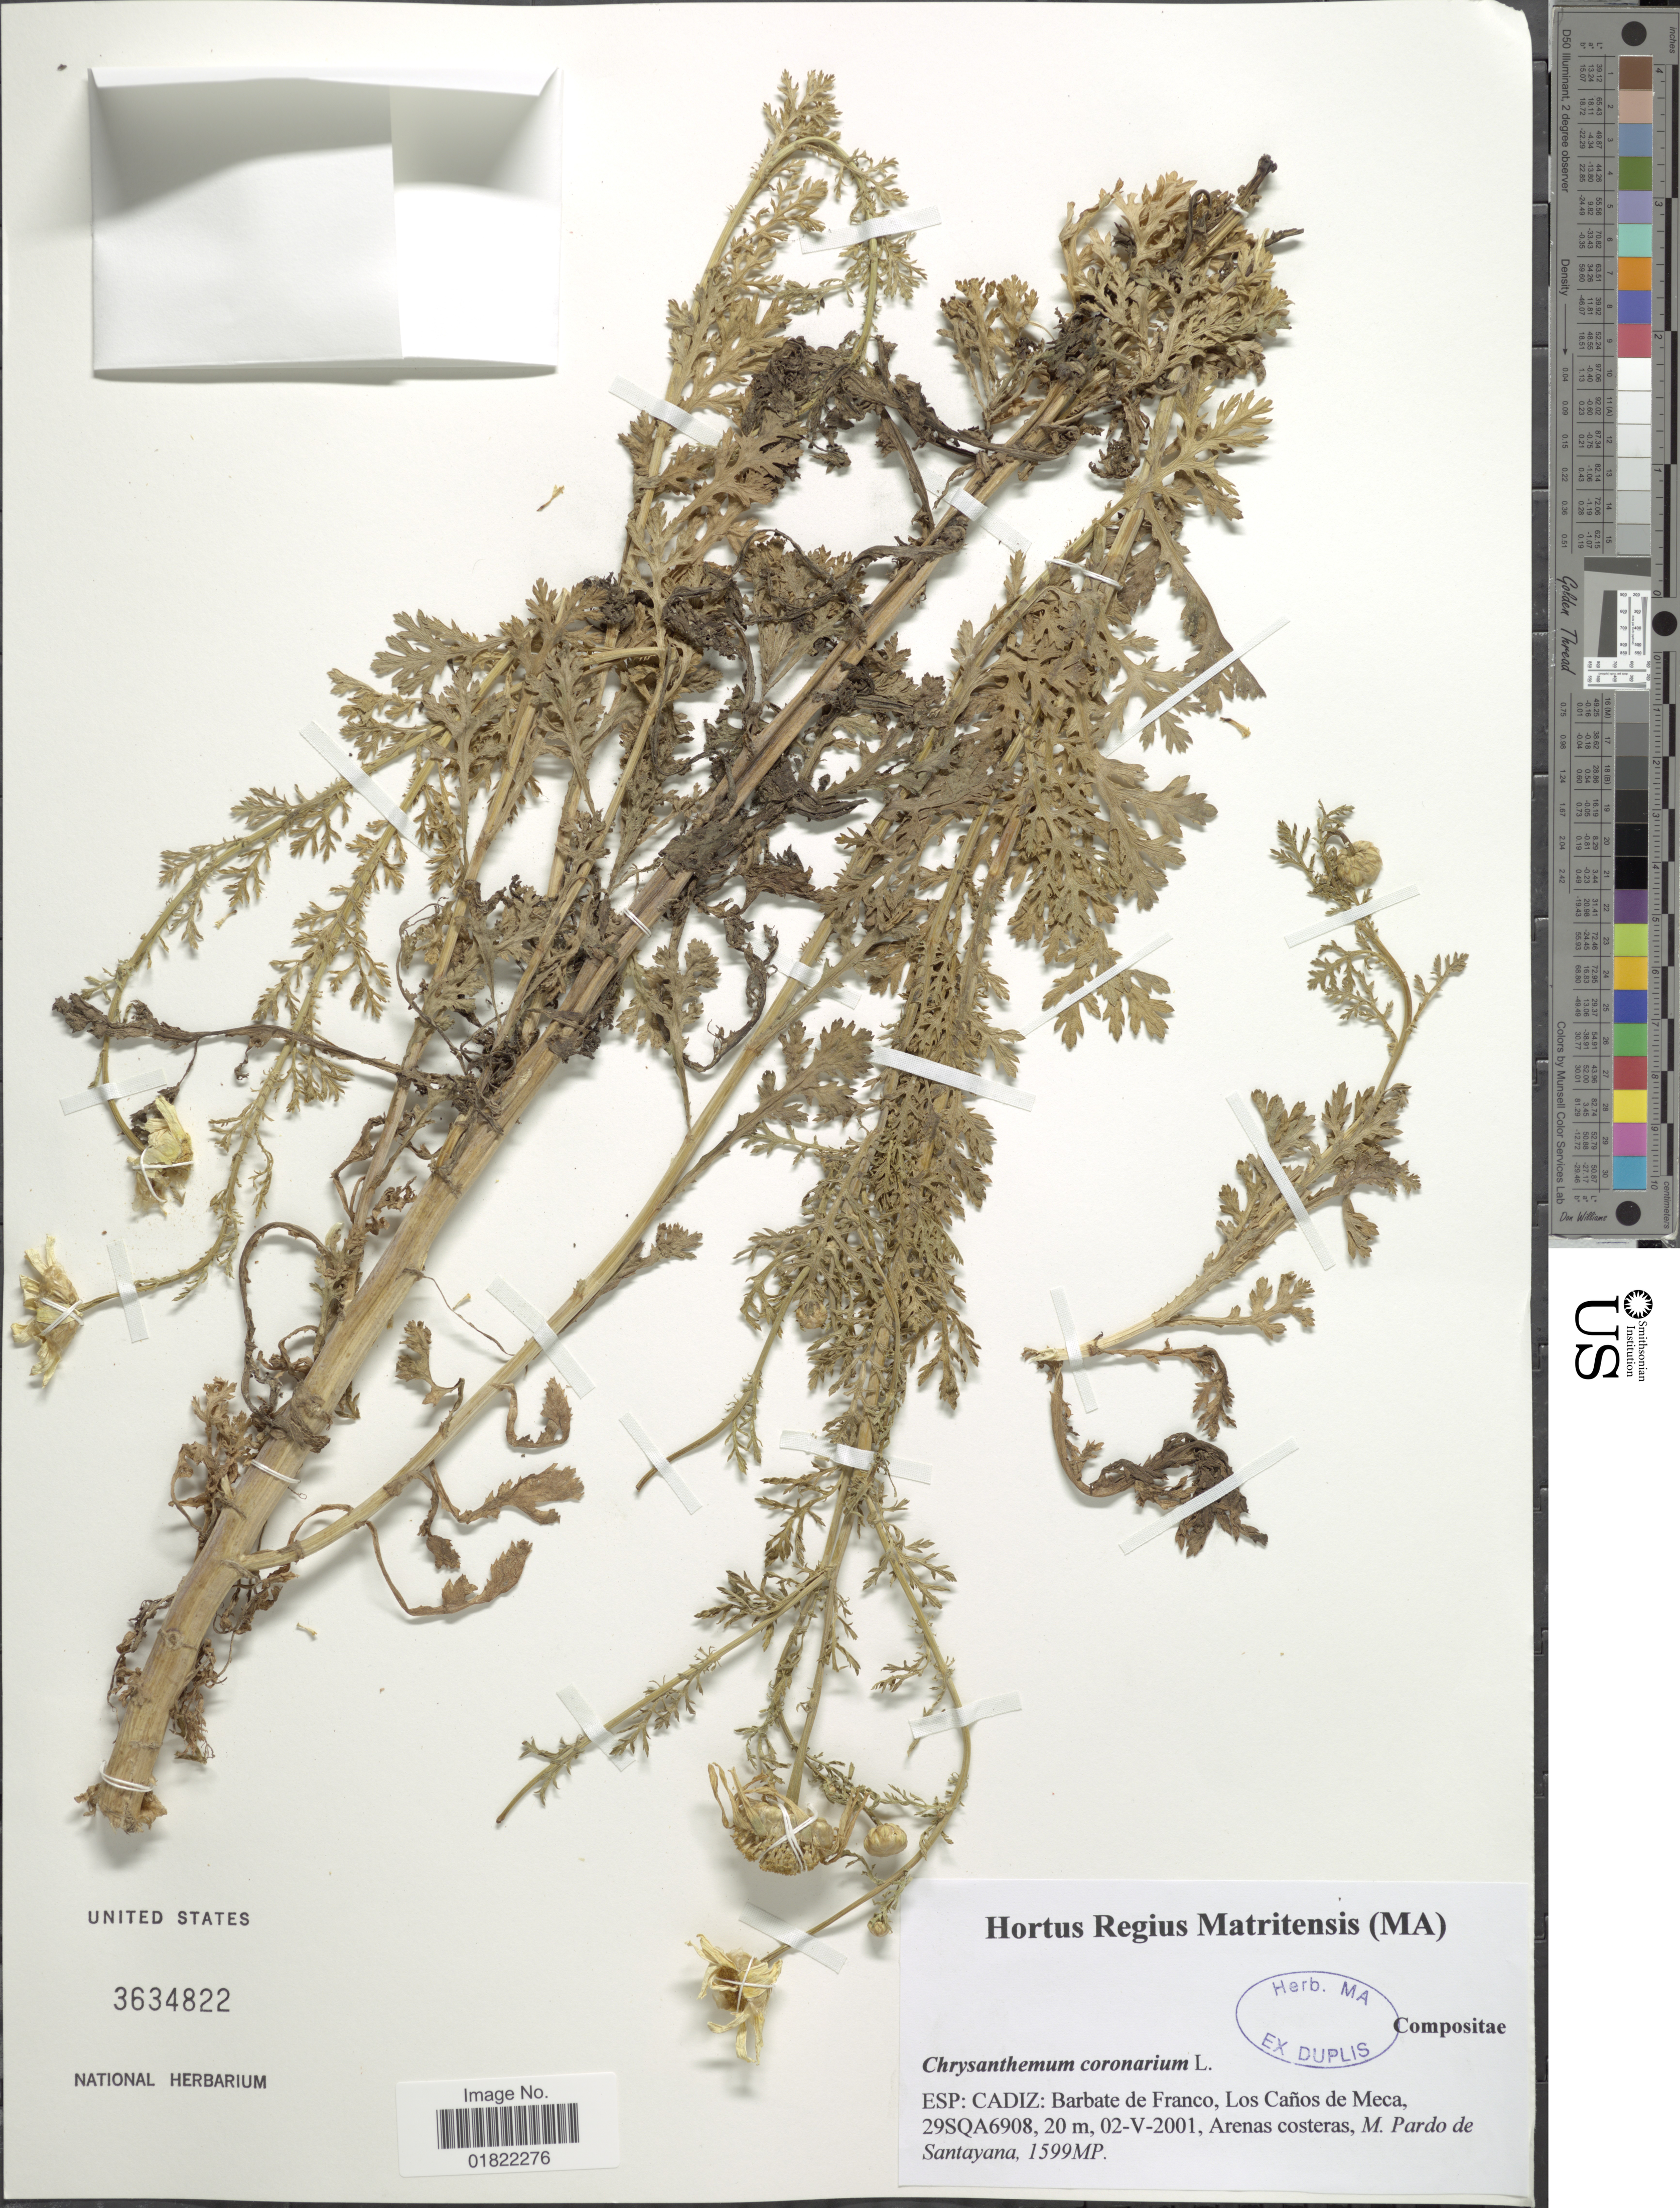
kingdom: Plantae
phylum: Tracheophyta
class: Magnoliopsida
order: Asterales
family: Asteraceae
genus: Chrysanthemum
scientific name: Chrysanthemum coronarium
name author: L.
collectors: M. Pardo de Santayana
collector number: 1599MP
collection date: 2001-05-02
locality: ESP: Cadiz: Barbate de Franco, Los Canos de Meca, 29SQA6908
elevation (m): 20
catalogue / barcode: US 3634822